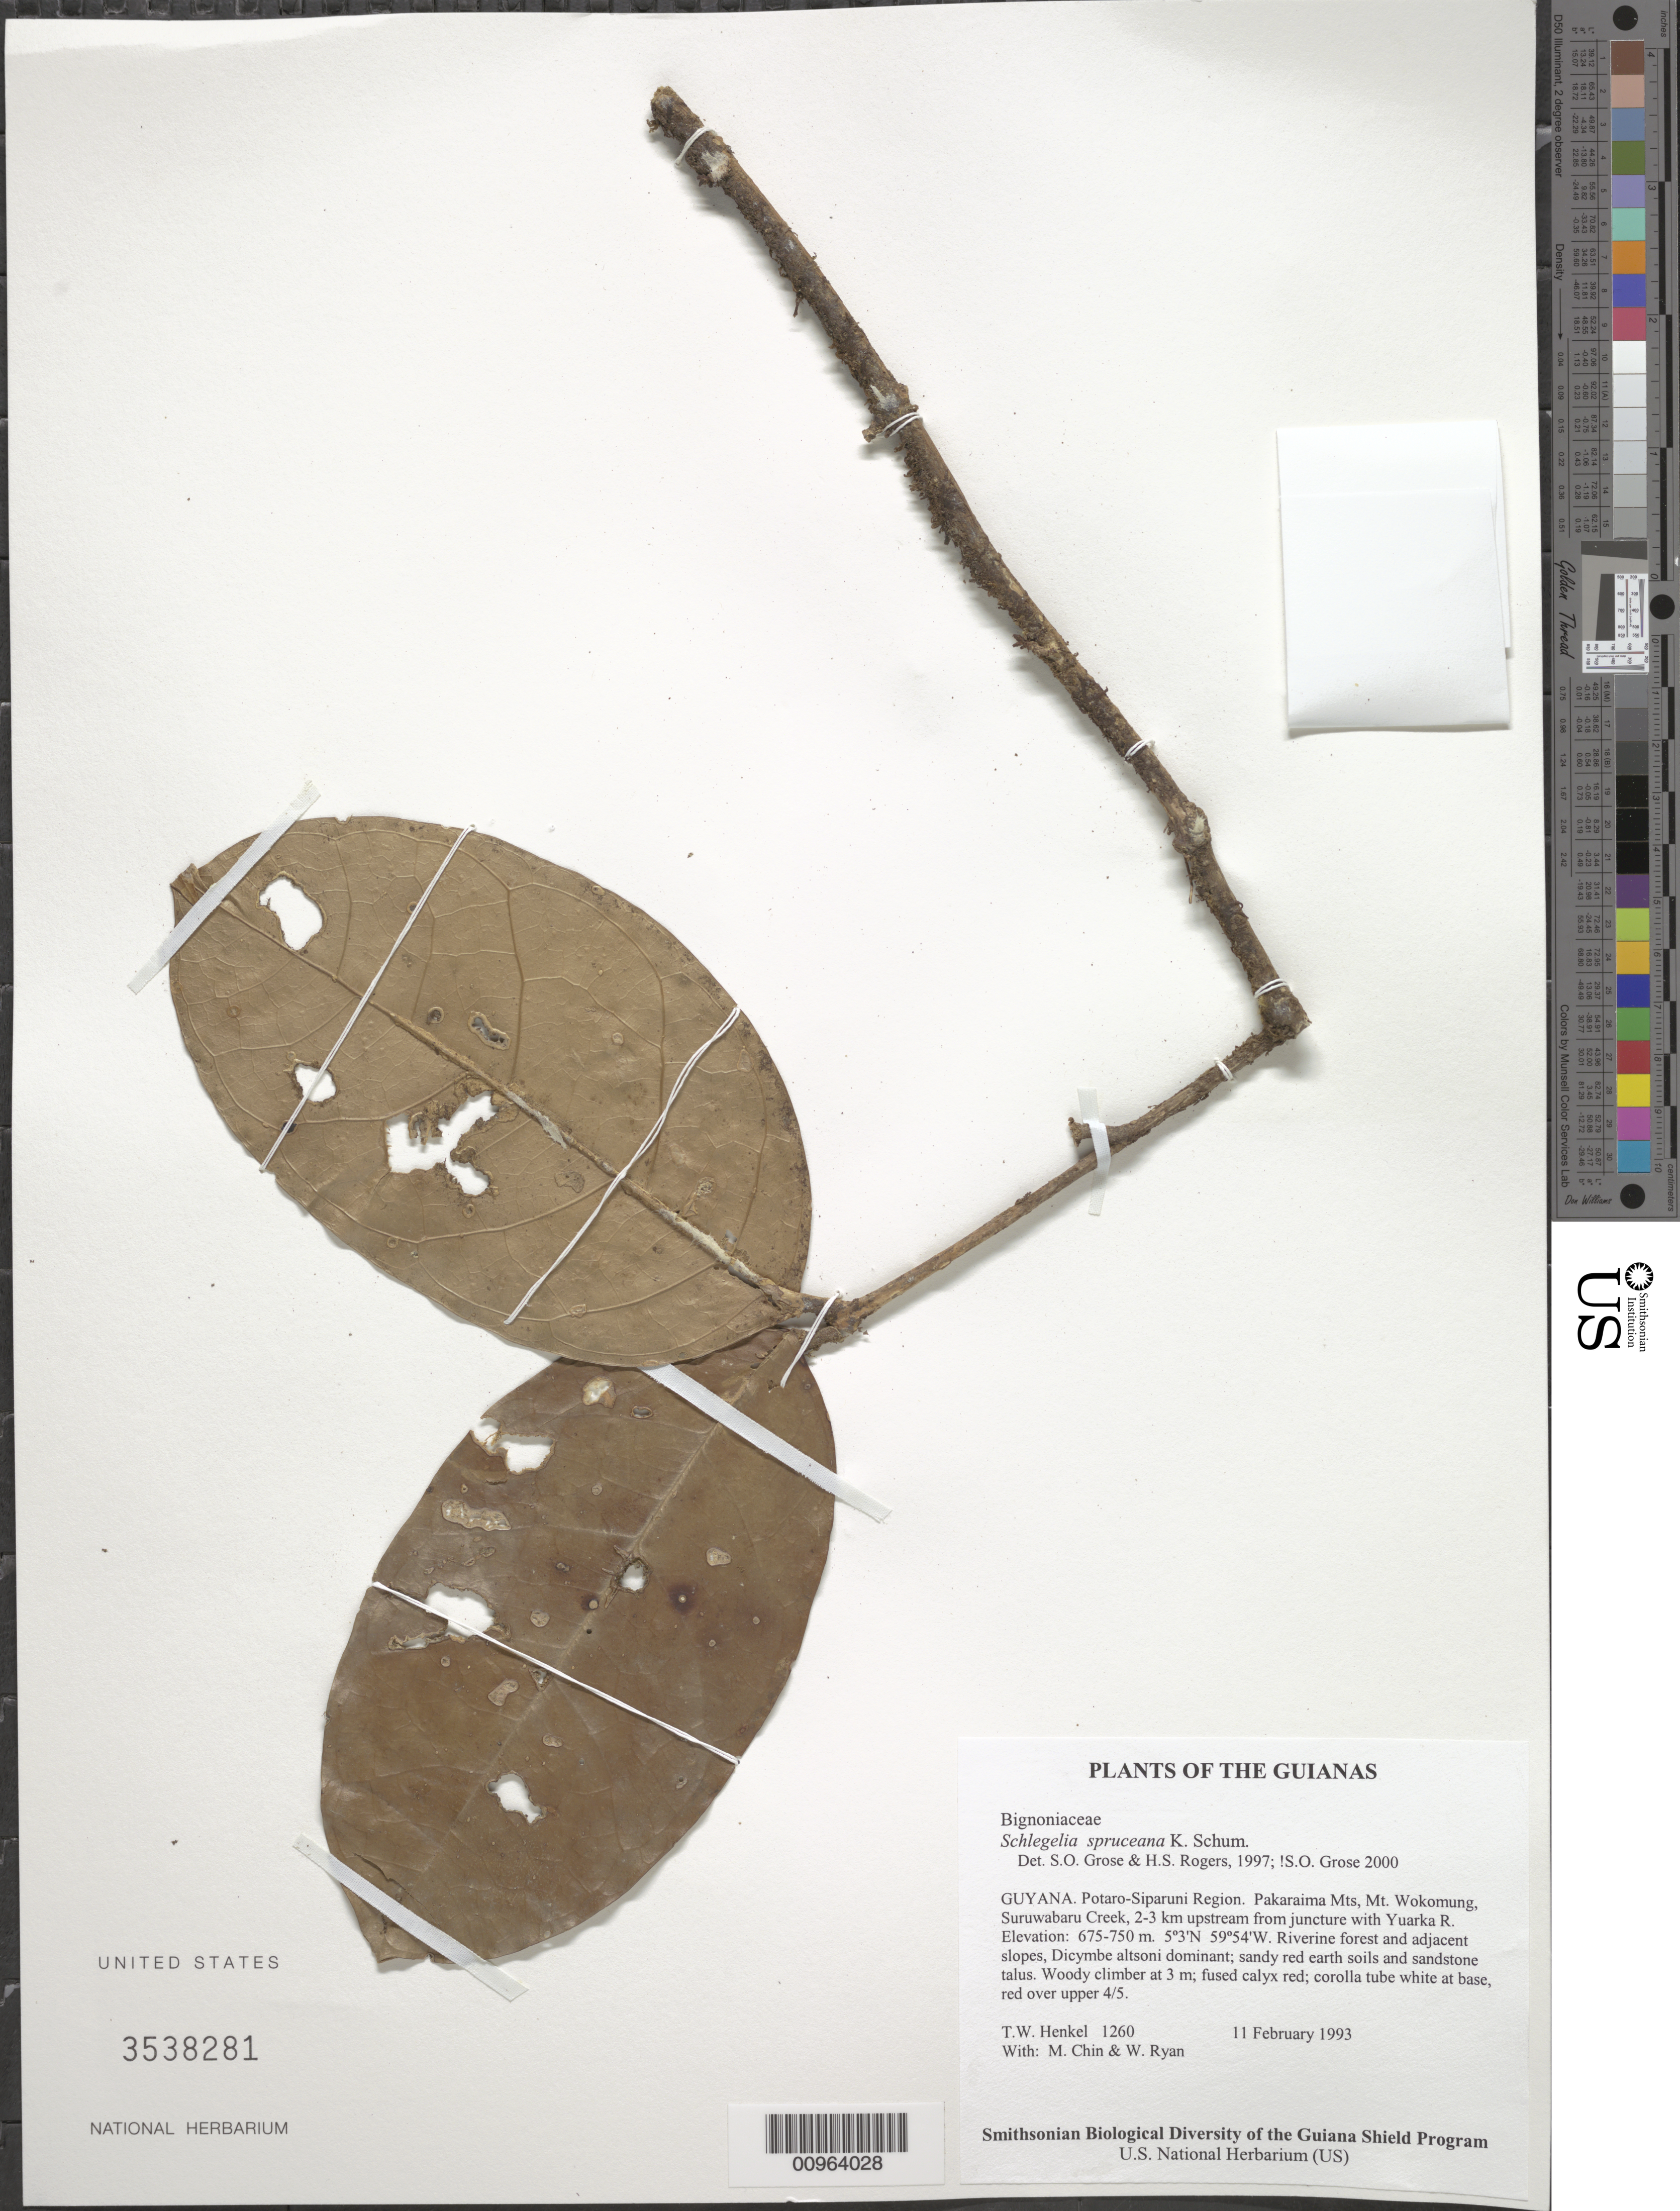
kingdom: Plantae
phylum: Tracheophyta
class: Magnoliopsida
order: Lamiales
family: Schlegeliaceae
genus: Schlegelia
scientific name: Schlegelia spruceana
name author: Bureau & K. Schum.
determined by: Grose, S. O.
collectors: T. Henkel, M. Chin & W. Ryan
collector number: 1260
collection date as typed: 11 February 1993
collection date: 1993-02-11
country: Guyana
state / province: Potaro-Siparuni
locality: Pakaraima Mts, Mt. Wokomung, Suruwabaru Creek, 2-3 km upstream from juncture with Yuarka R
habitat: Riverine forest and adjacent slopes, Dicymbe altsoni dominant; sandy red earth soils and sandstone talus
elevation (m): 675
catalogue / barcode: US 3538281